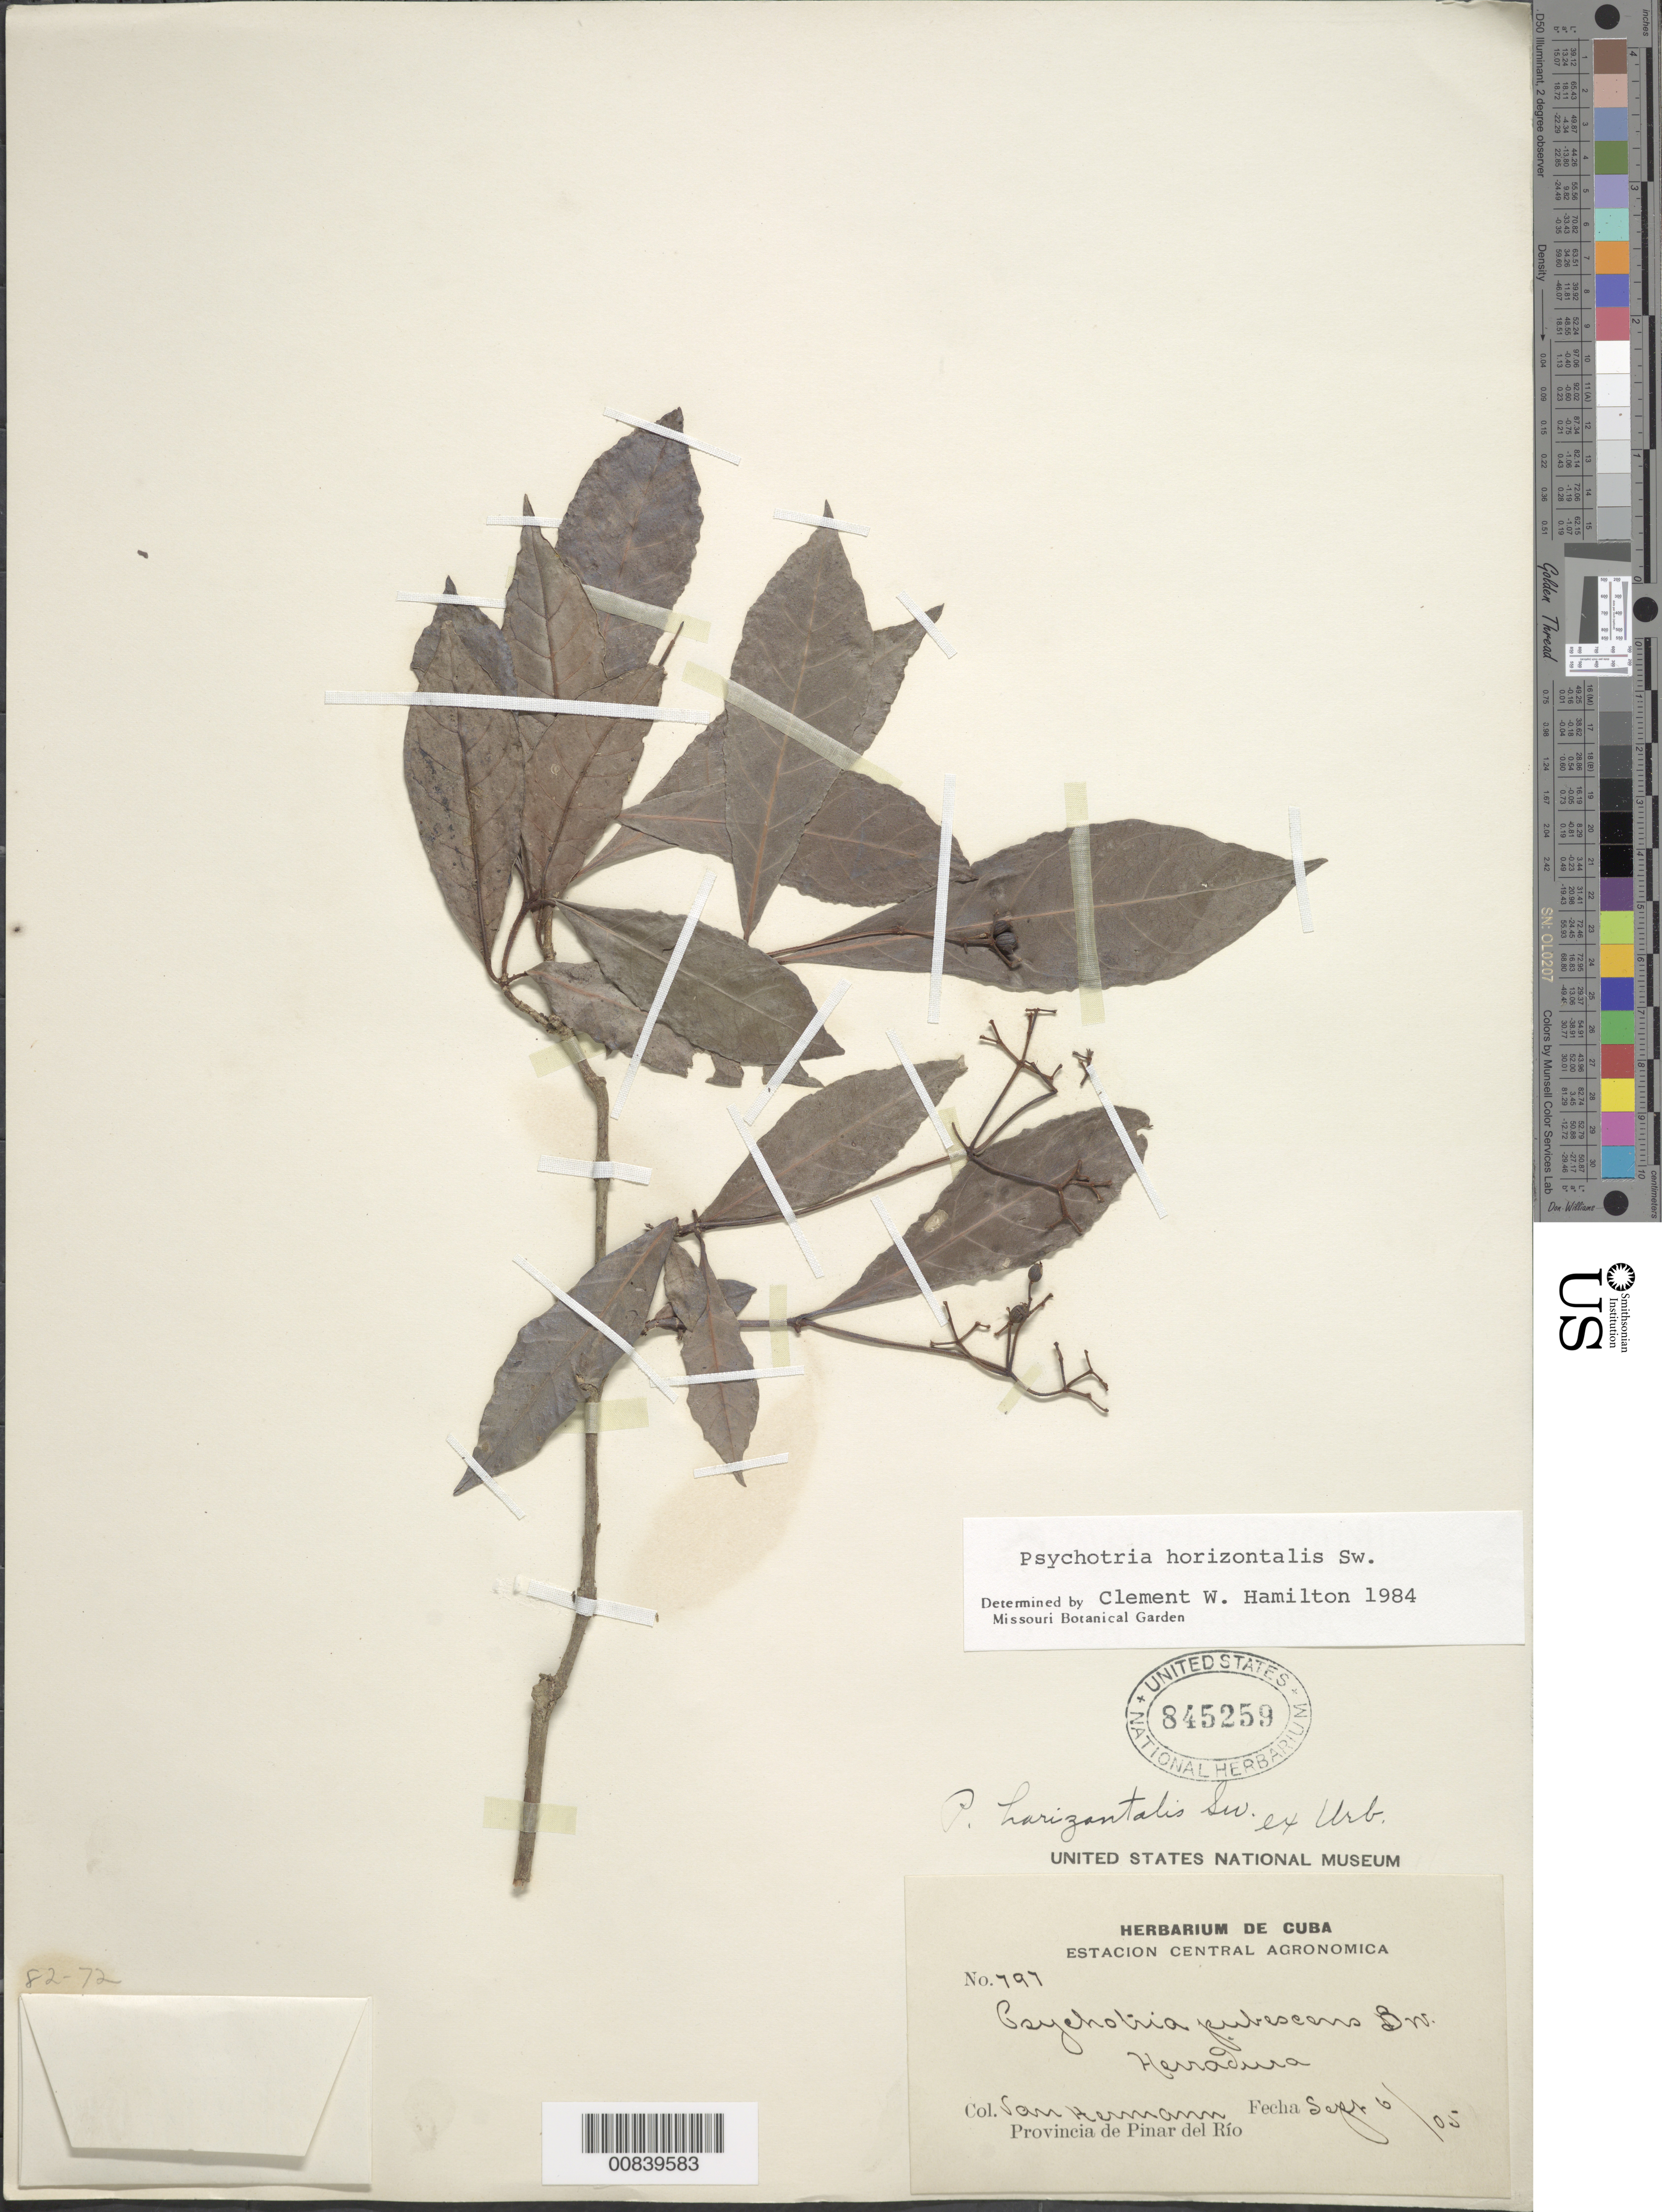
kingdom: Plantae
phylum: Tracheophyta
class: Magnoliopsida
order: Gentianales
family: Rubiaceae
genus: Psychotria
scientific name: Psychotria horizontalis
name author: Sw.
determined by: Hamilton, C. W.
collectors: H. A. Van Hermann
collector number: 797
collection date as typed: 06 Sep 1905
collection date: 1905-09-06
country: Cuba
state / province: Pinar del Río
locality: Herradura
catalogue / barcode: US 845259